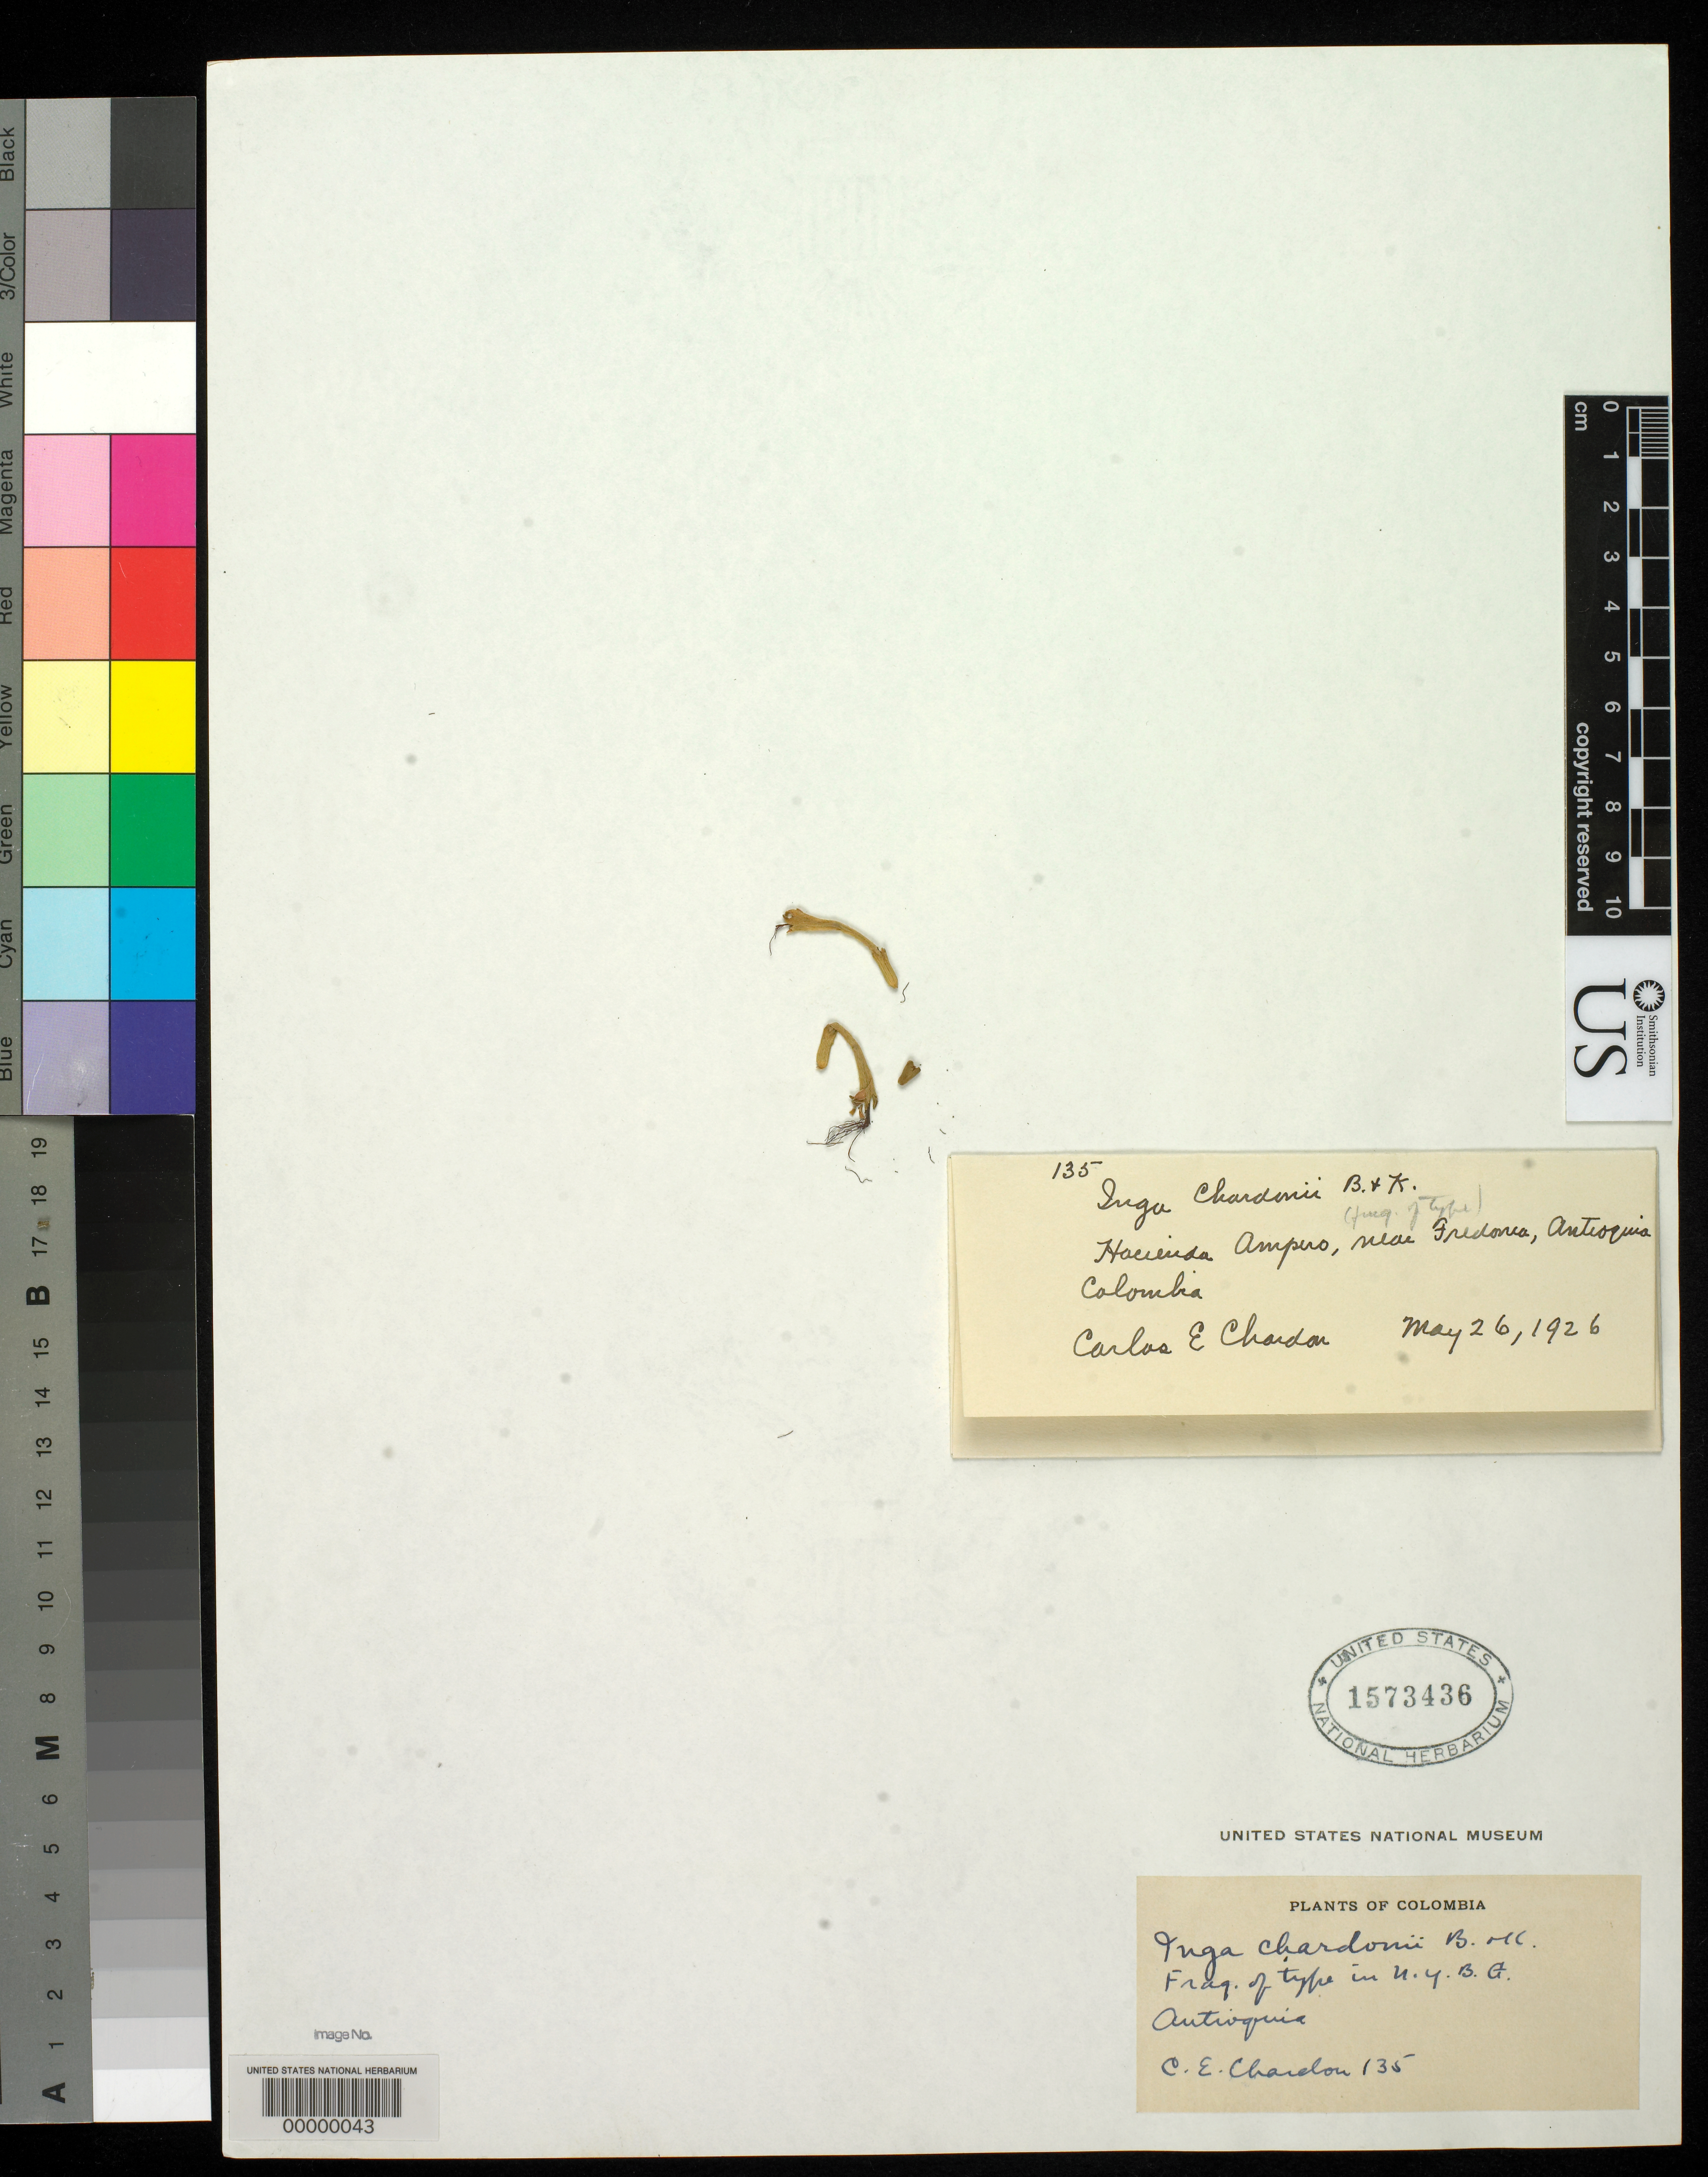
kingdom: Plantae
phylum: Tracheophyta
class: Magnoliopsida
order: Fabales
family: Fabaceae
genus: Inga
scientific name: Inga chardonii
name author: Britton & Killip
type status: Type Fragment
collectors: C. E. Chardón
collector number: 135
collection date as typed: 26 May 1926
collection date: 1926-05-26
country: Colombia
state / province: Antioquia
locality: Hacienda Ampero, near Fredonia.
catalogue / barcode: US 1573436